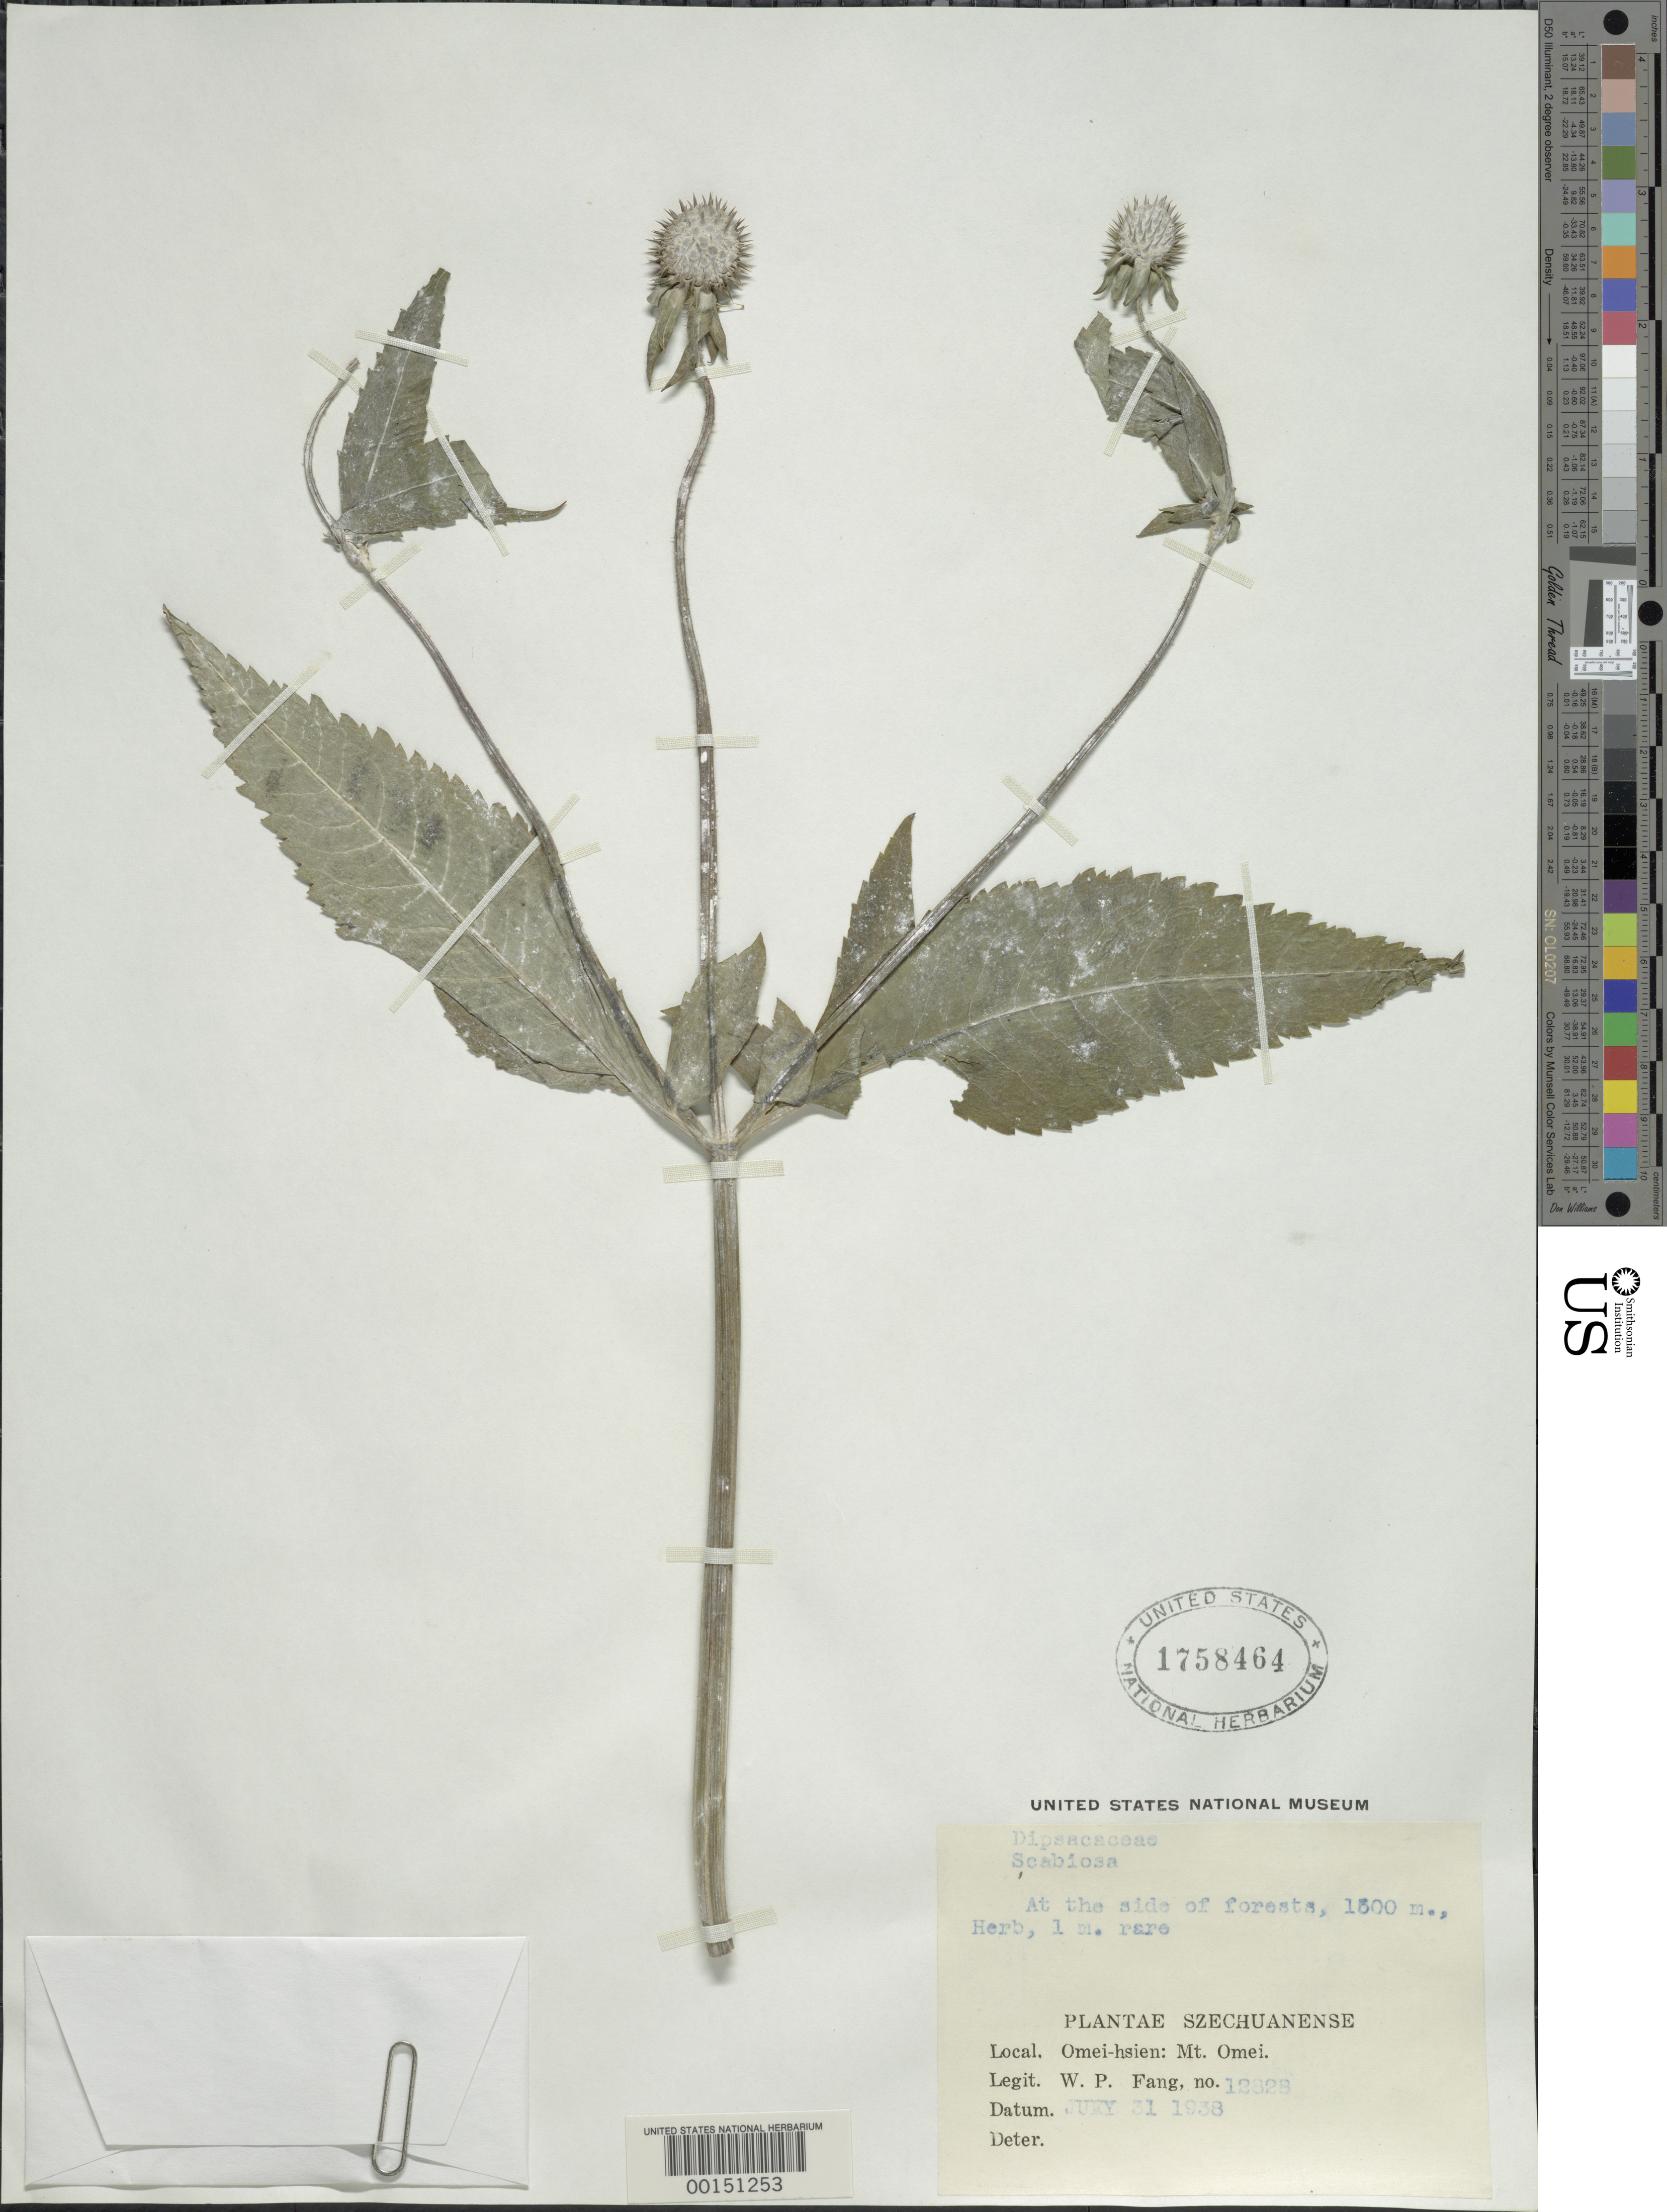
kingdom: Plantae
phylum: Tracheophyta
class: Magnoliopsida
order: Dipsacales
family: Caprifoliaceae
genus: Scabiosa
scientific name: Scabiosa sp.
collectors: W. P. Fang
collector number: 12828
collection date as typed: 31 Jul 1938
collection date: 1938-07-31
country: China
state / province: Sichuan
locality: Omei-hsien, Mt. Omei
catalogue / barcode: US 1758464